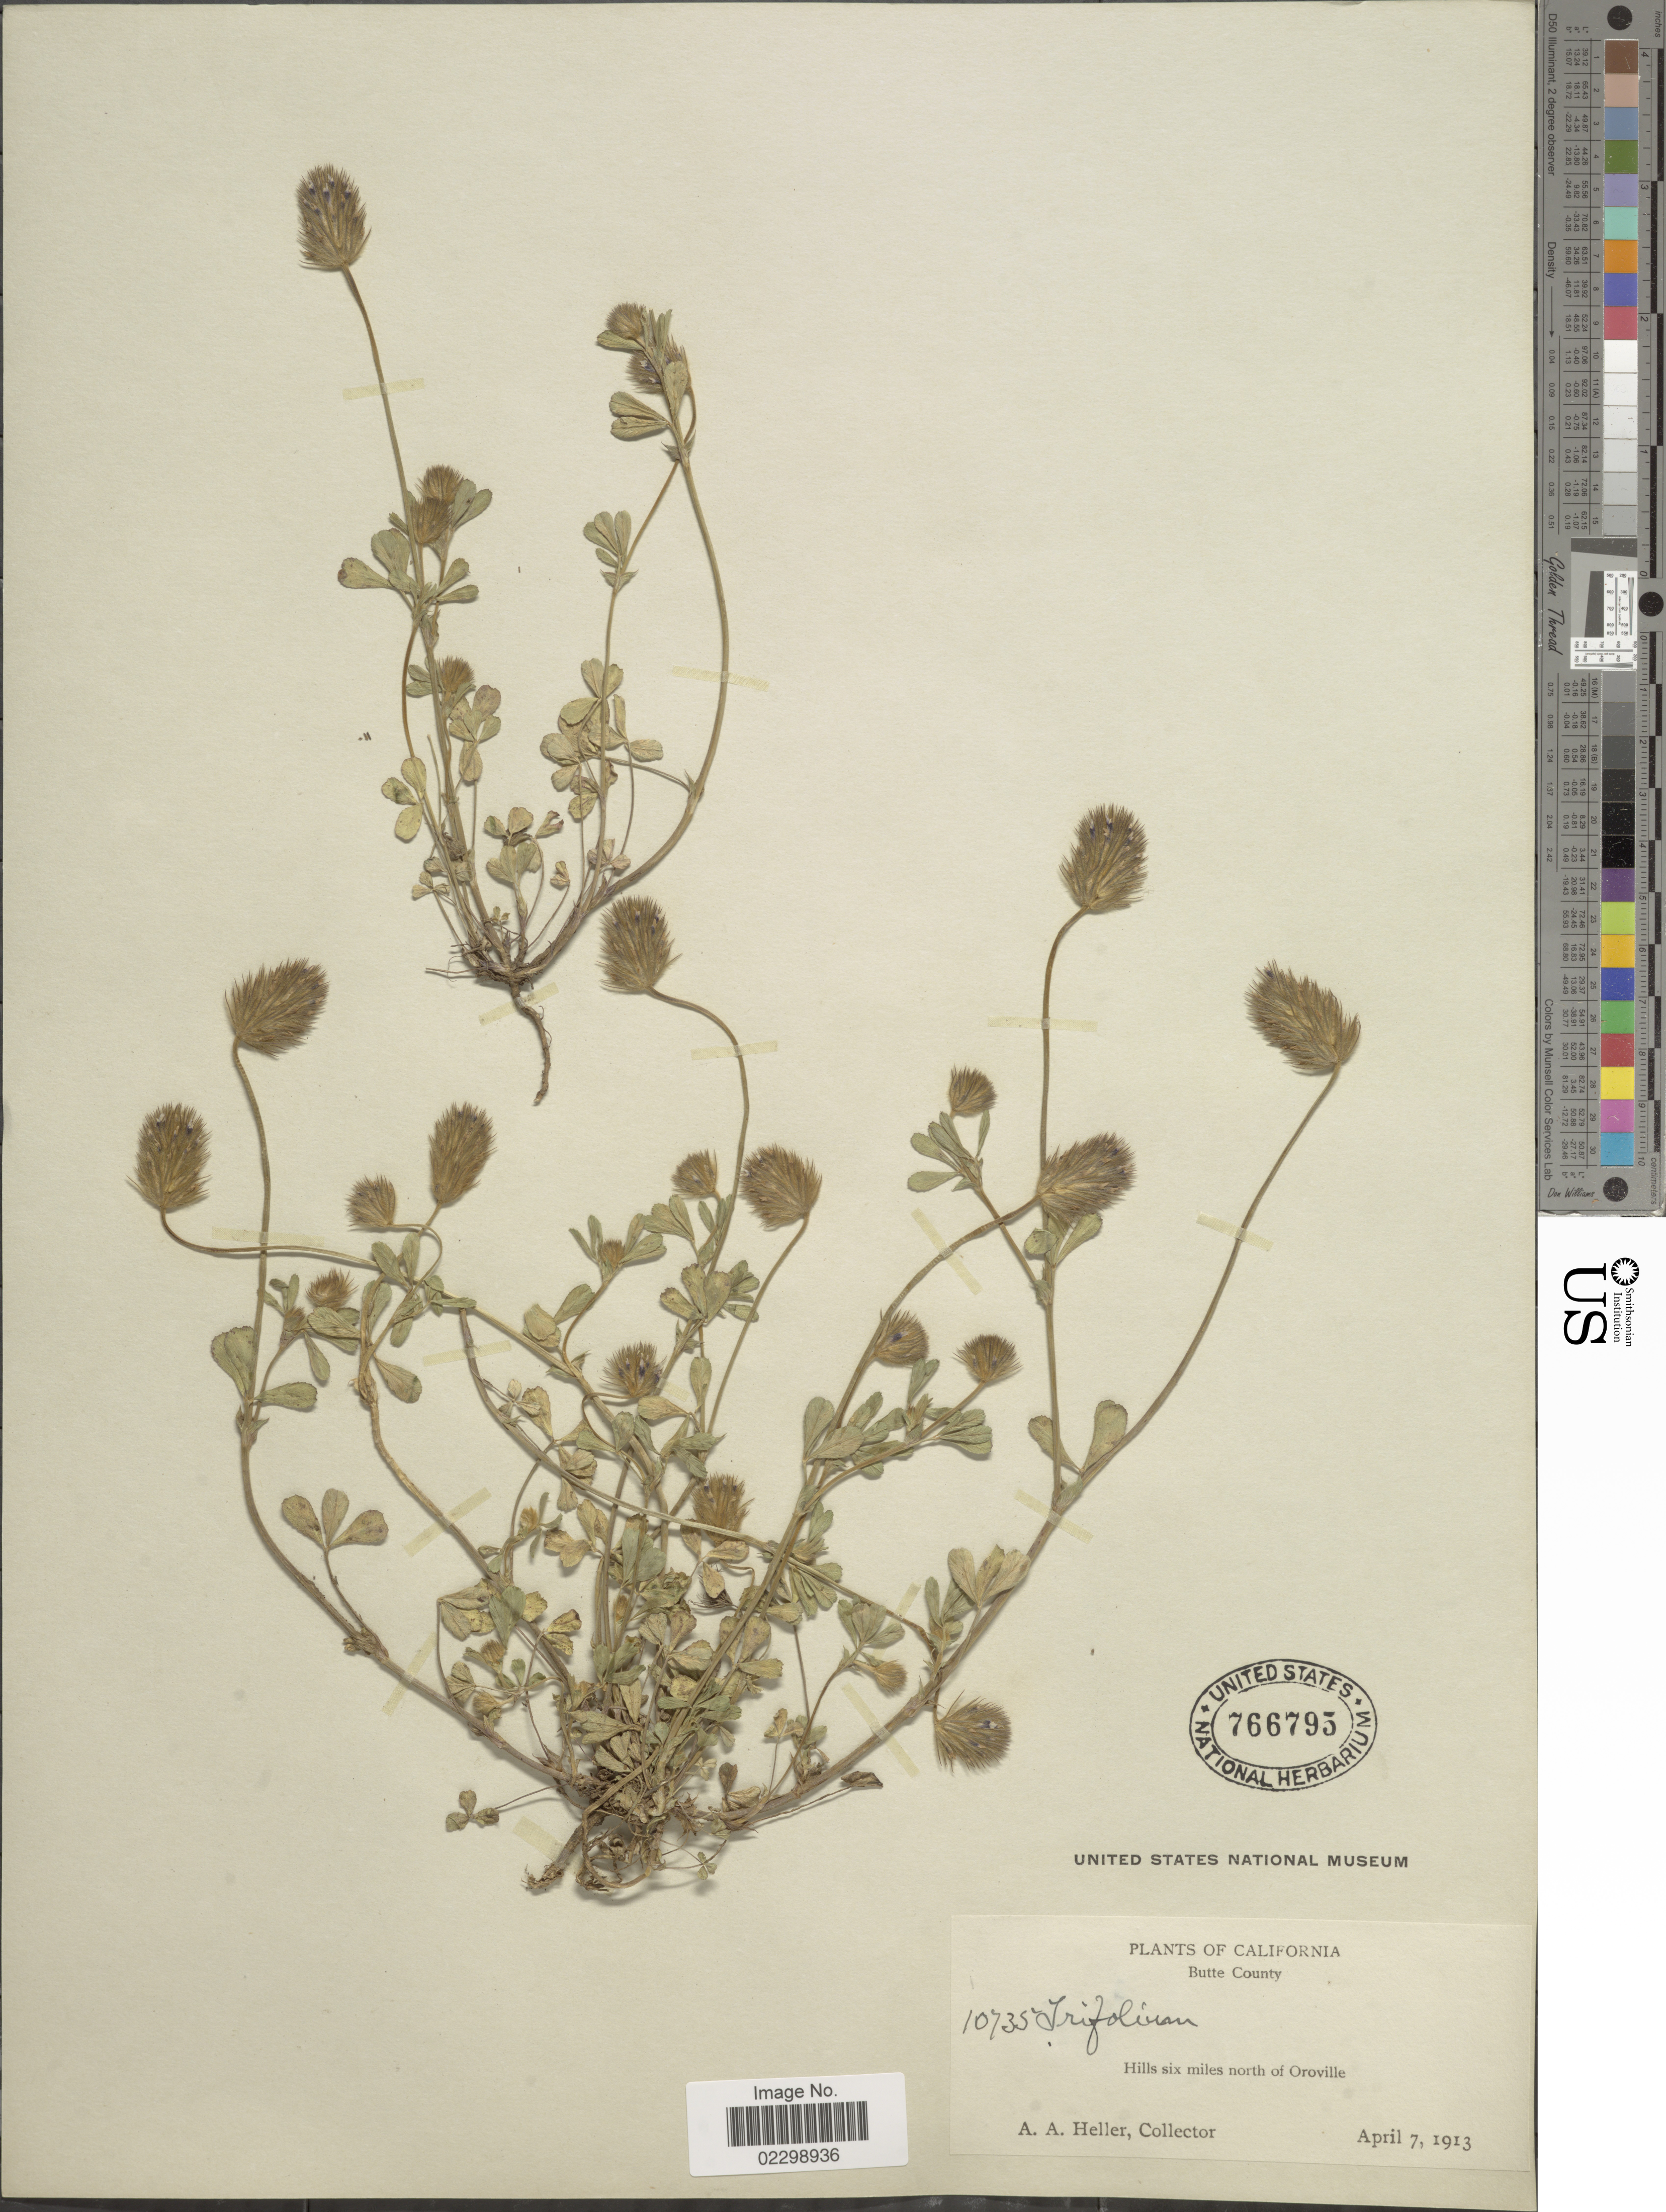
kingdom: Plantae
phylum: Tracheophyta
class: Magnoliopsida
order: Fabales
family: Fabaceae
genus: Trifolium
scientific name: Trifolium sp.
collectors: A. A. Heller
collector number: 10735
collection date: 1913-04-07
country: United States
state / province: California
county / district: Butte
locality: Butte County, hills six miles north of Oroville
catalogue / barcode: US 766795